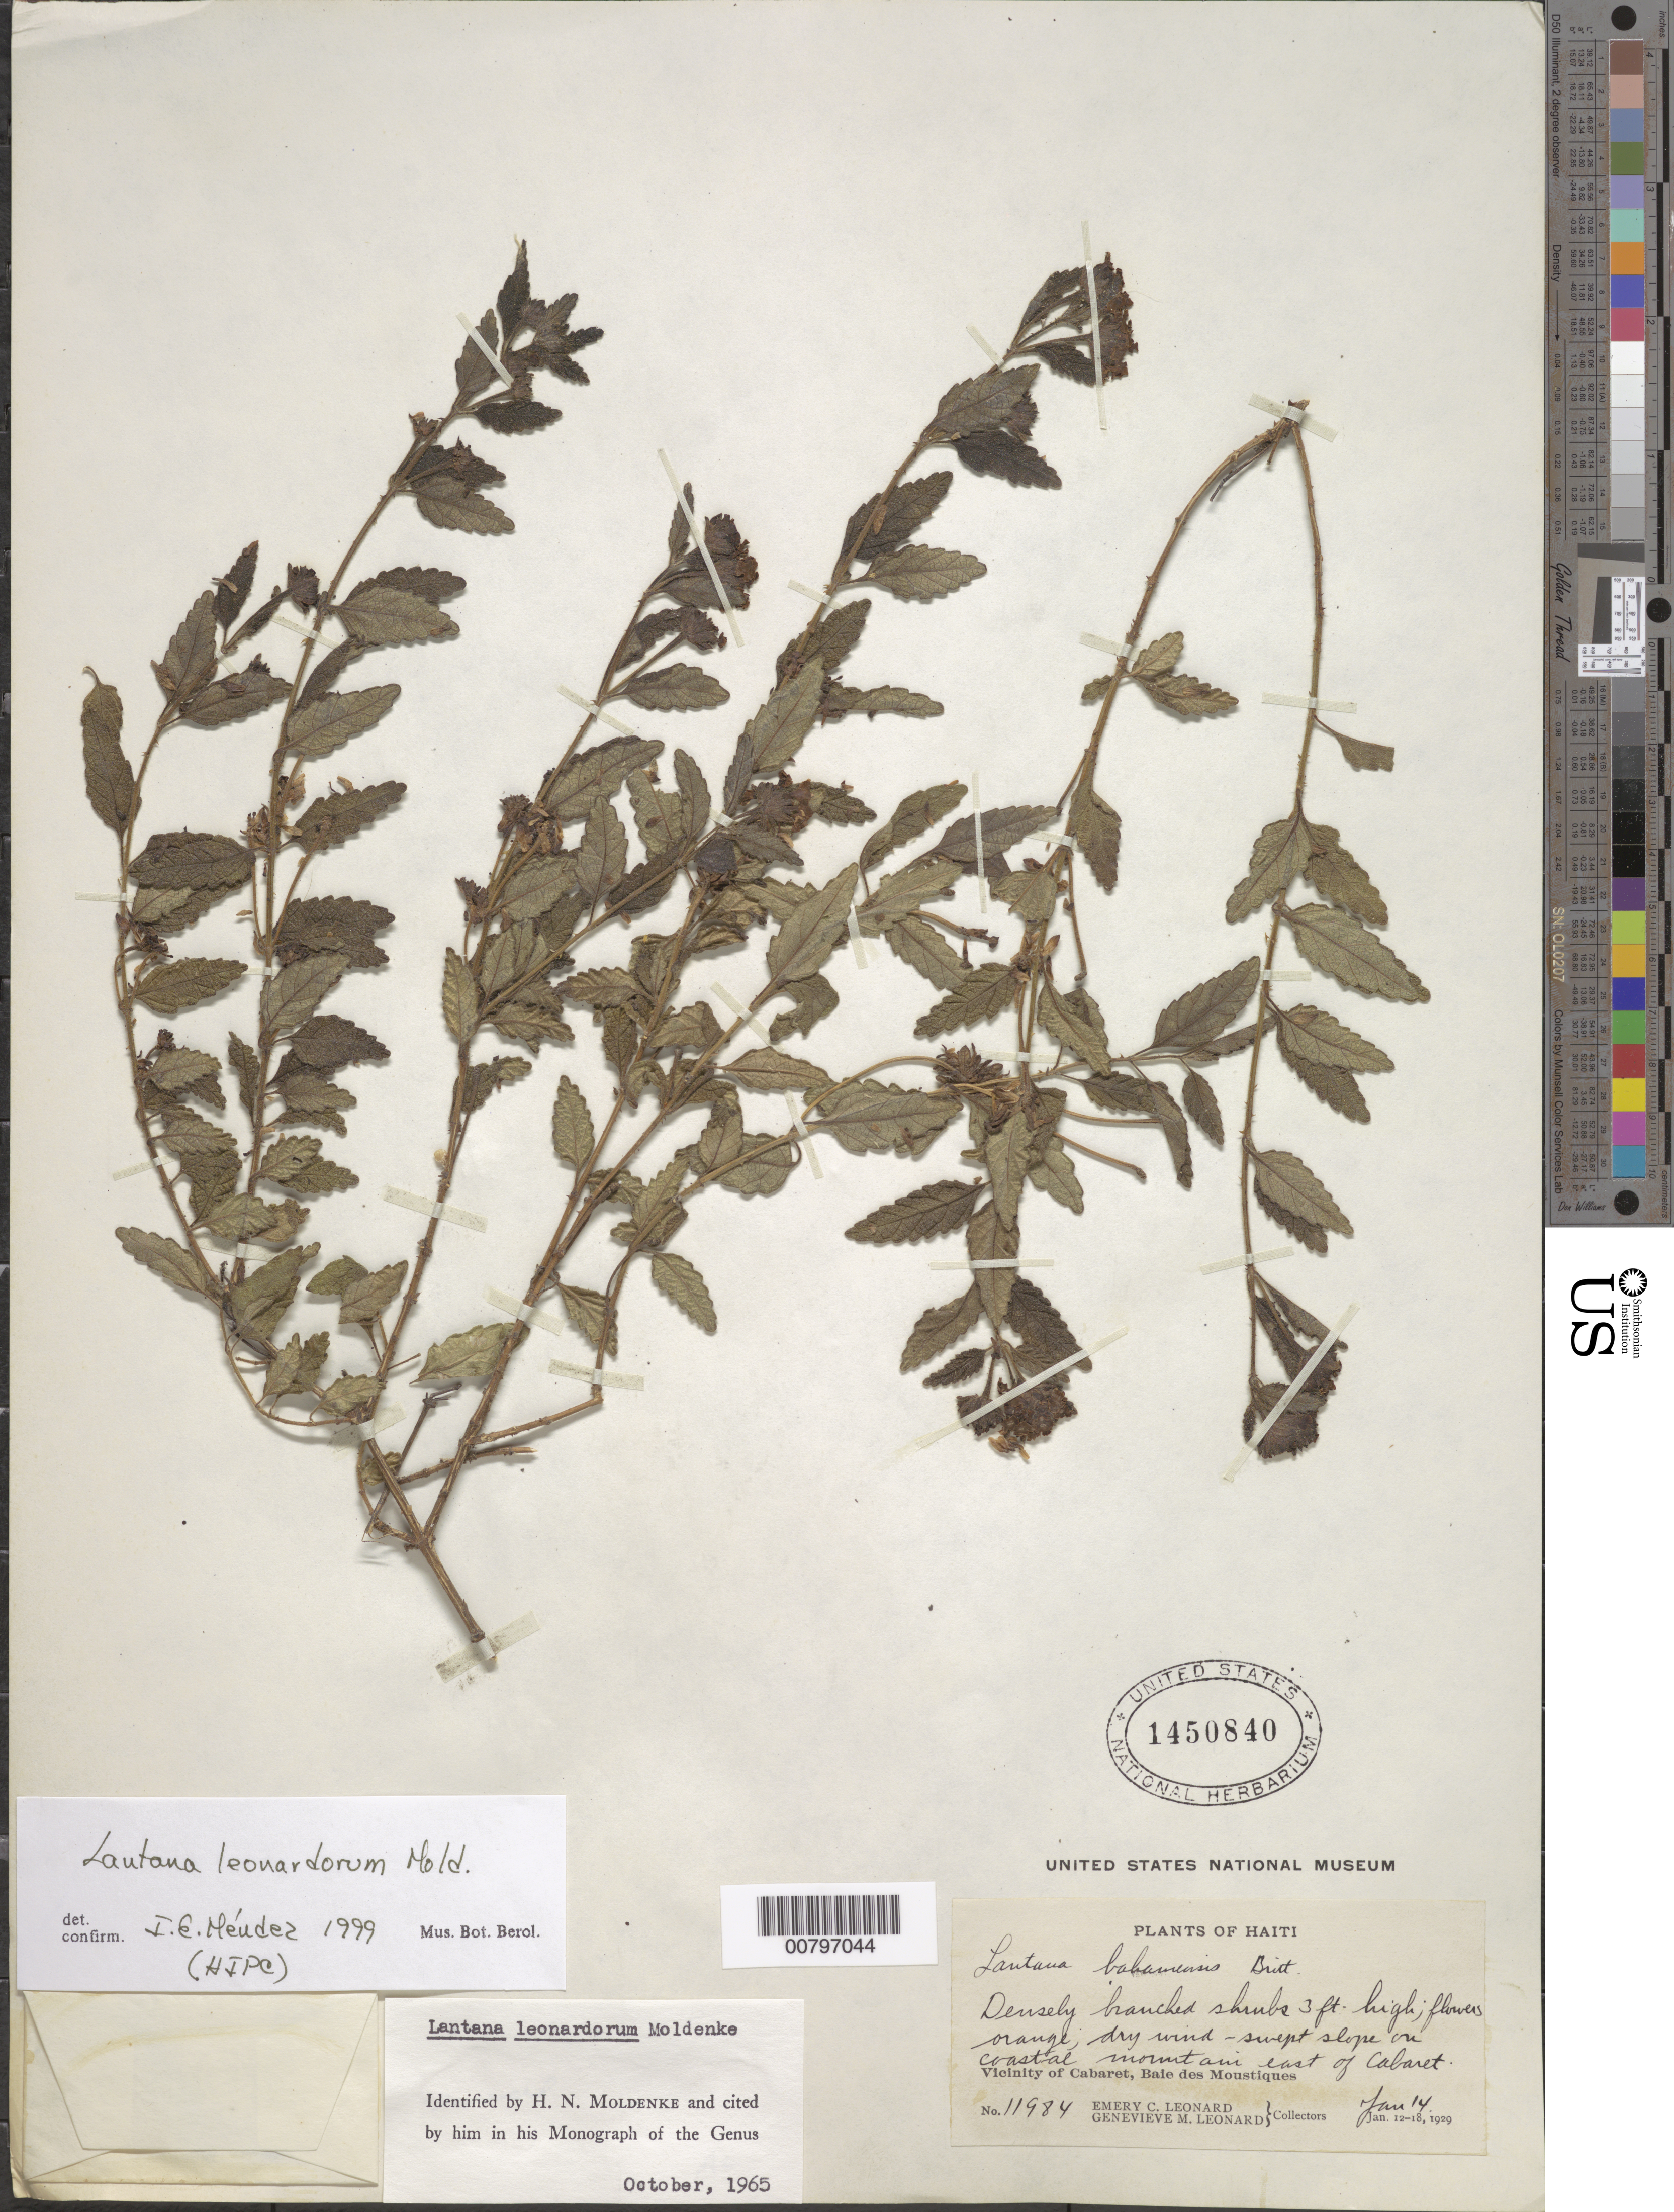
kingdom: Plantae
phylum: Tracheophyta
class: Magnoliopsida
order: Lamiales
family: Verbenaceae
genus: Lantana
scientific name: Lantana leonardorum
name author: Moldenke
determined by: Méndez, Isidro E., (HIPC)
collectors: E. C. Leonard & G. M. Leonard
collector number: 11984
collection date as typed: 14 Jan 1929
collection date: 1929-01-14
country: Haiti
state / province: Nord-Ouest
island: Hispaniola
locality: Baie des Moustiques, east of Cabaret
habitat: Dry wind-swept slope on coastal mountain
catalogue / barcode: US 1450840